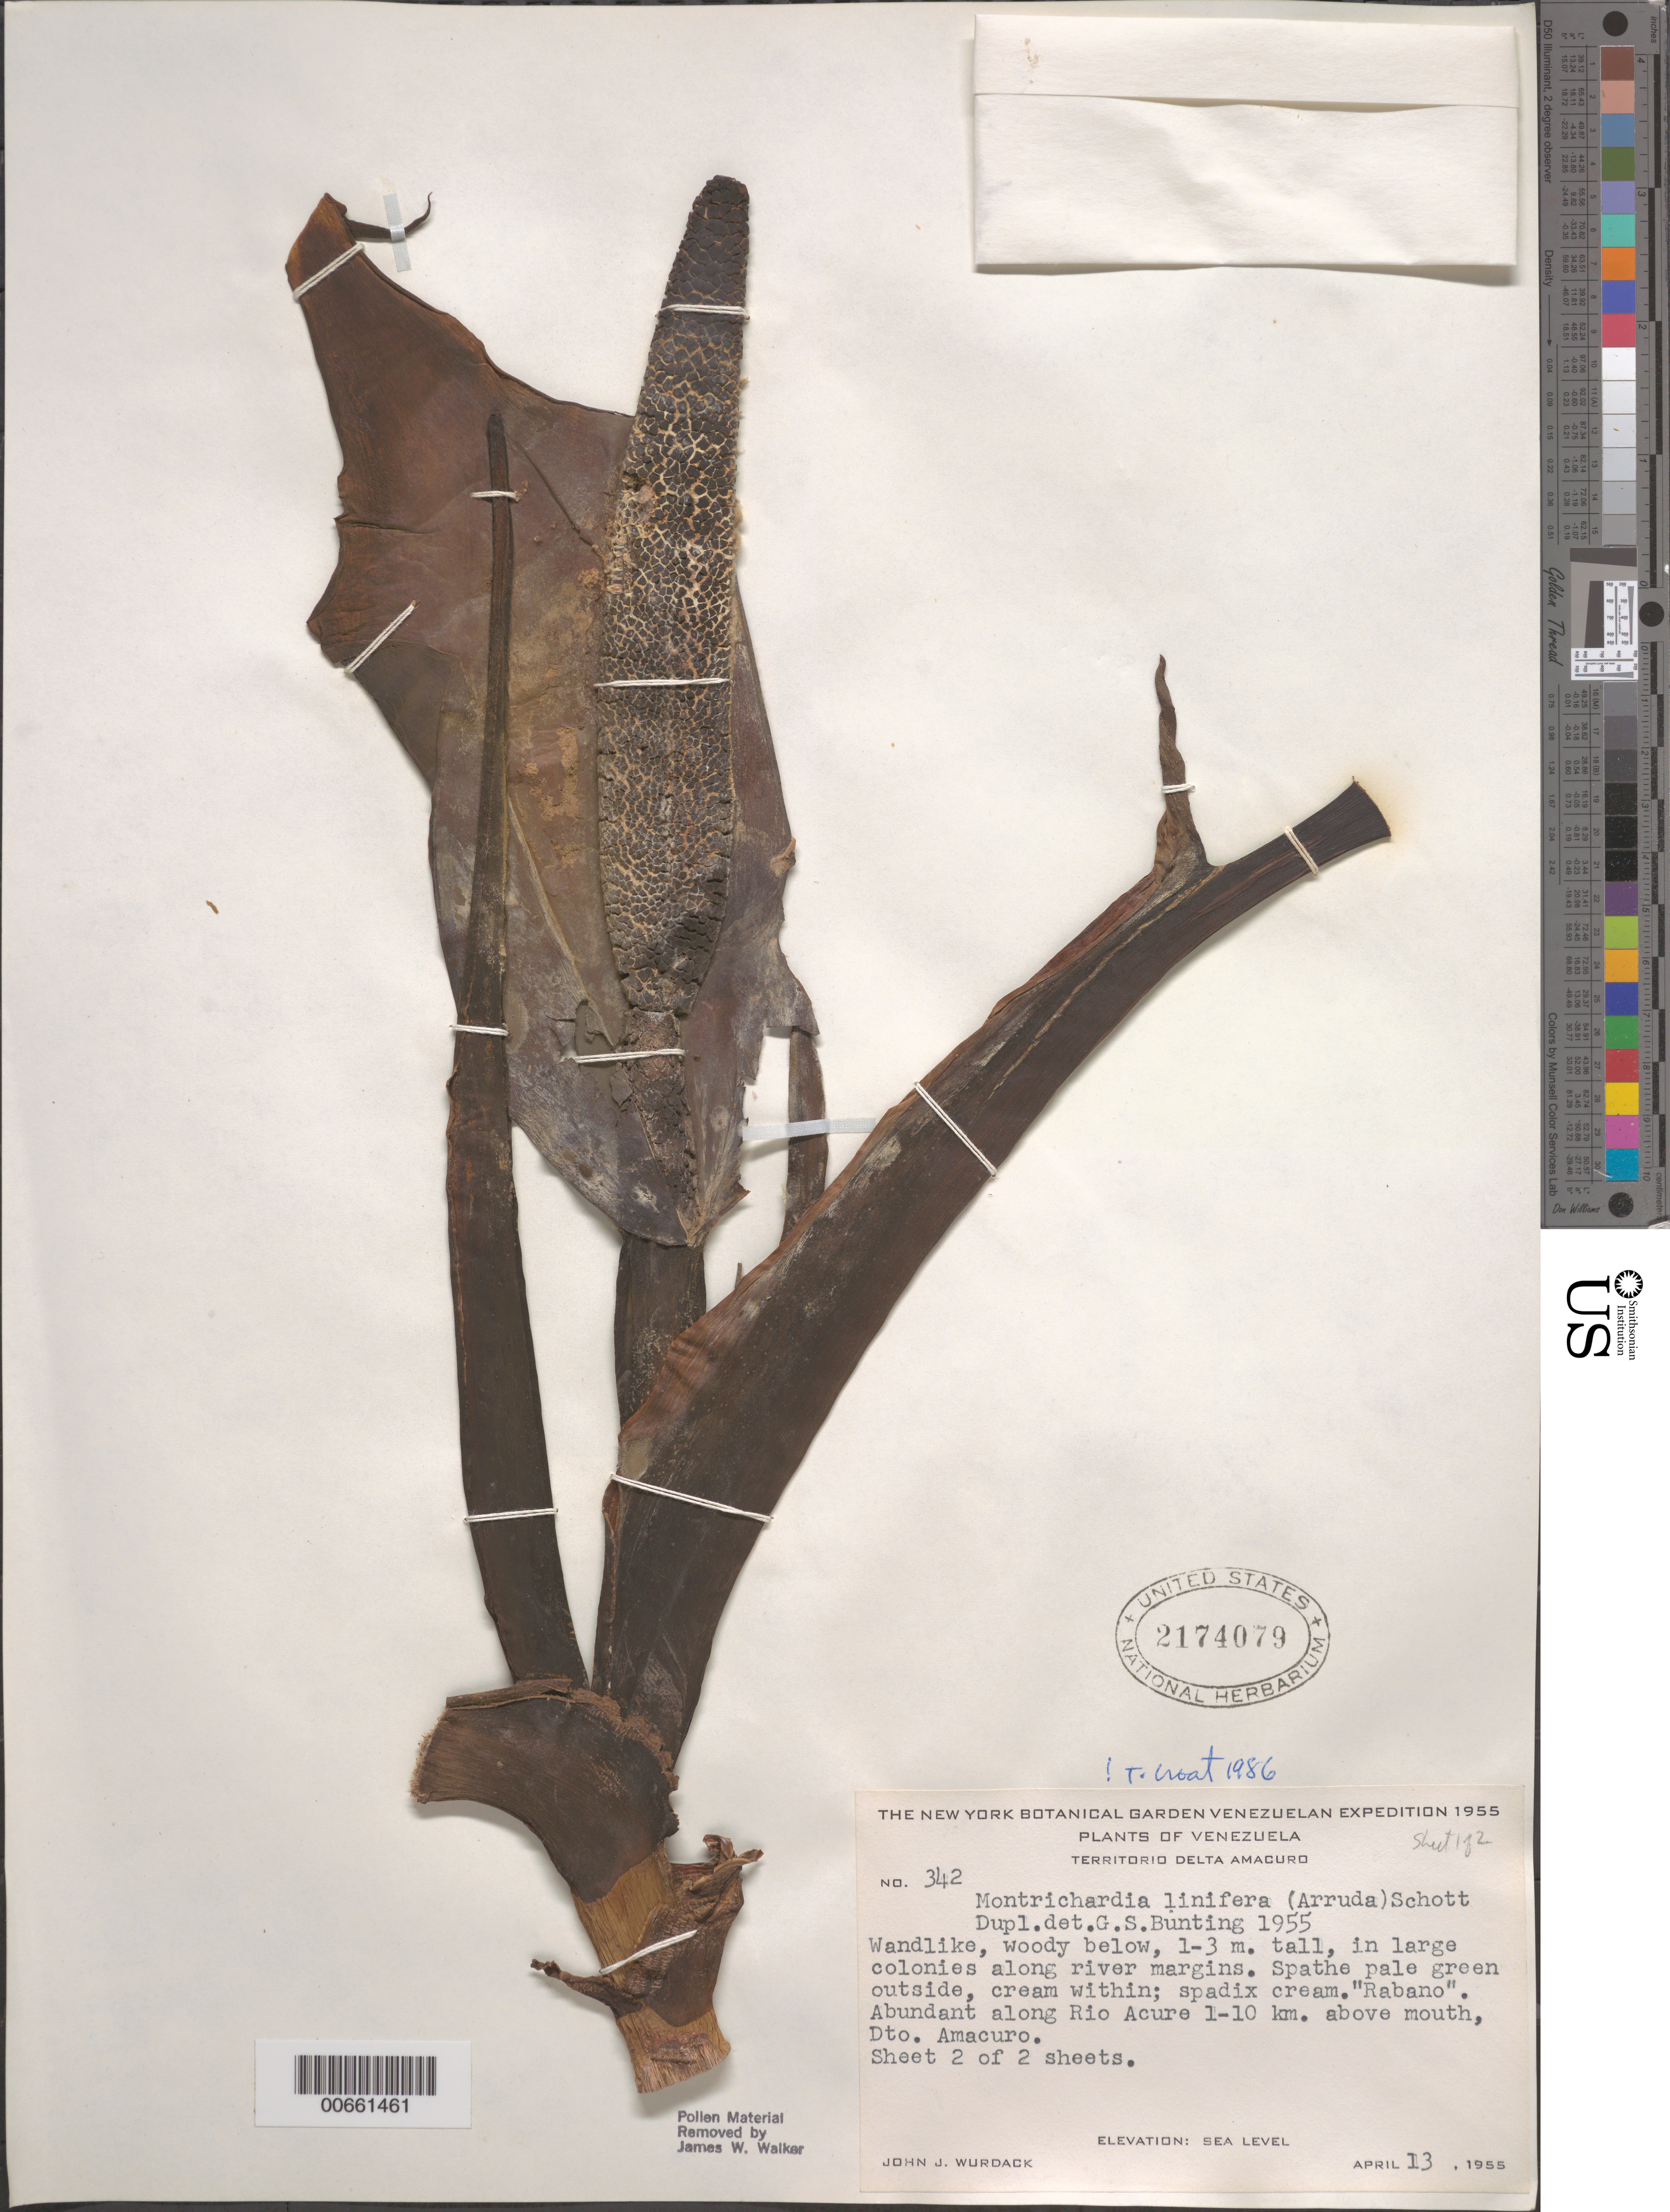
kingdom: Plantae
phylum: Tracheophyta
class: Liliopsida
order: Alismatales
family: Araceae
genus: Montrichardia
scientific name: Montrichardia linifera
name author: (Arruda) Schott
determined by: Bunting, G. S.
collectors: J. J. Wurdack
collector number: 342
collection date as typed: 13-Apr-55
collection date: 1955-04-13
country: Venezuela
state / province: Delta Amacuro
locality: Río Acure, 1-10 km above mouth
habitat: Large colonies along river margins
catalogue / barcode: US 2174079